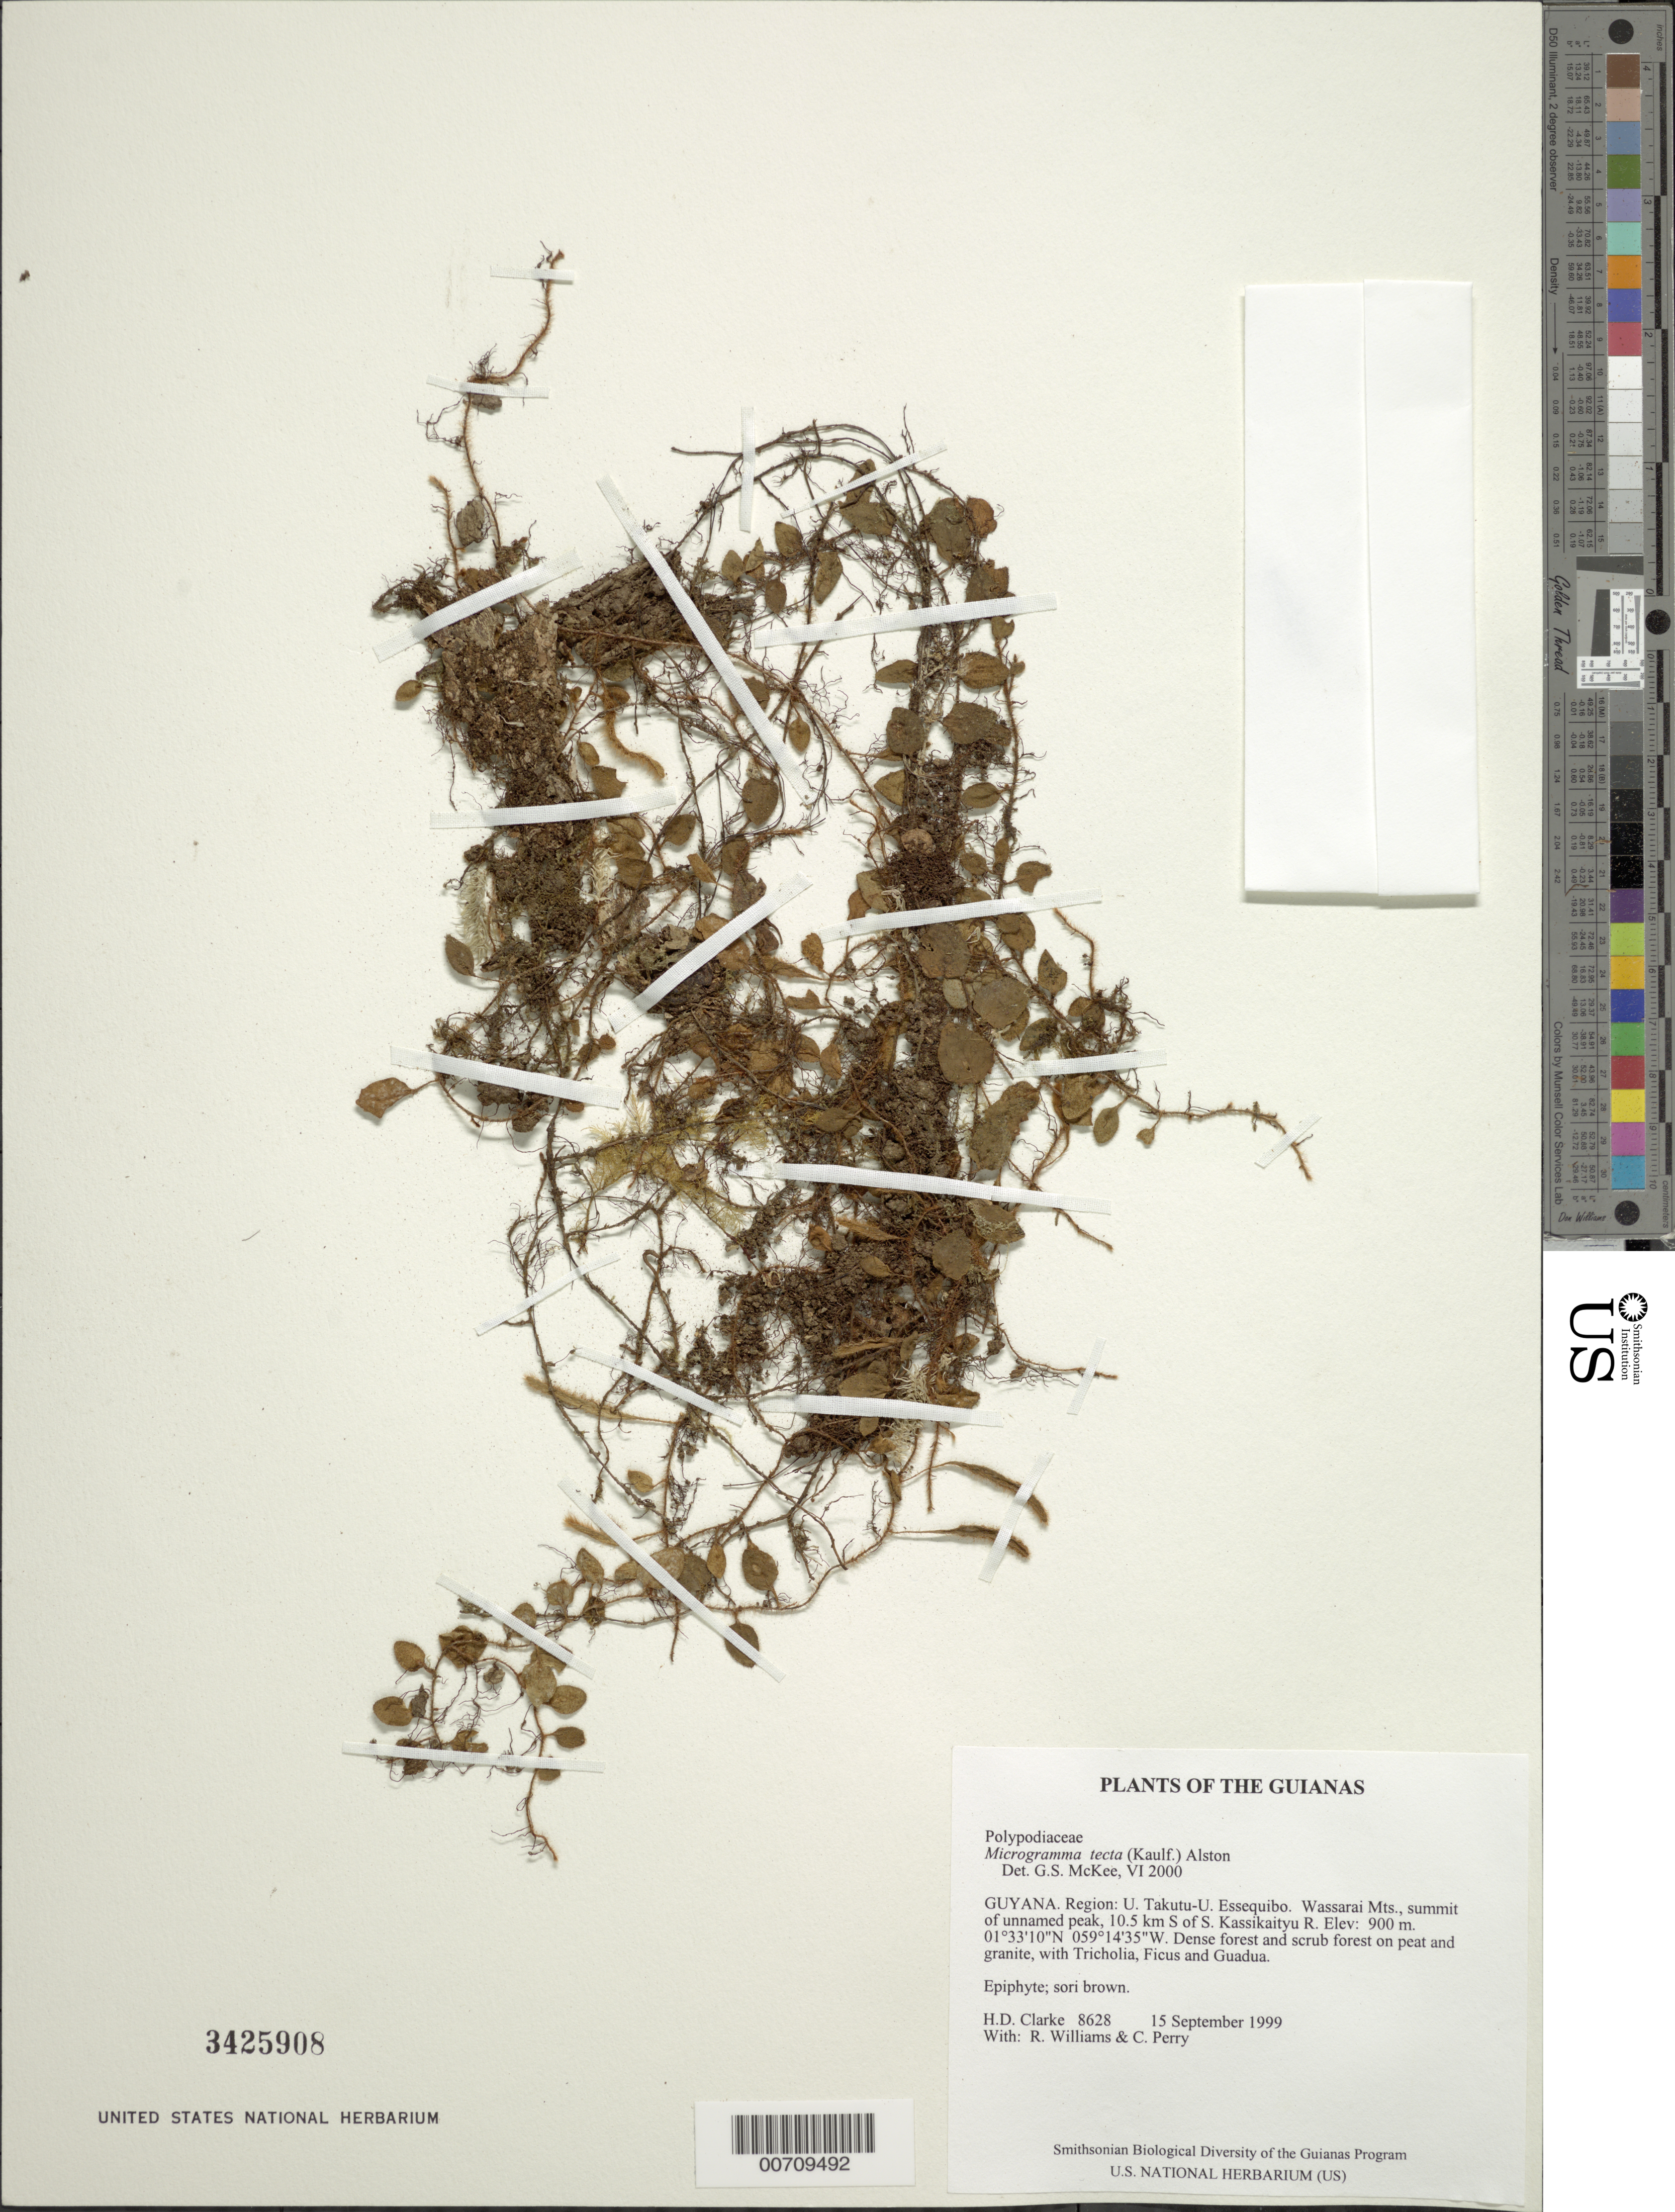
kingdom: Plantae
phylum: Tracheophyta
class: Polypodiopsida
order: Polypodiales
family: Polypodiaceae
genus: Microgramma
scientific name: Microgramma tecta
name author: (Kaulf.) Alston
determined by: McKee, G. S., (US), NMNH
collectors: H. D. Clarke, R. Williams & C. Perry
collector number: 8628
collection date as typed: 15 September 1999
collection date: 1999-09-15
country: Guyana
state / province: U. Takutu-U. Essequibo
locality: Wassarai Mts., summit of unnamed peak, 10.5 km S of S. Kassikaityu R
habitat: Dense forest and scrub forest on peat and granite, with Tricholia, Ficus and Guadua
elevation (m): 900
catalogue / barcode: US 3425908